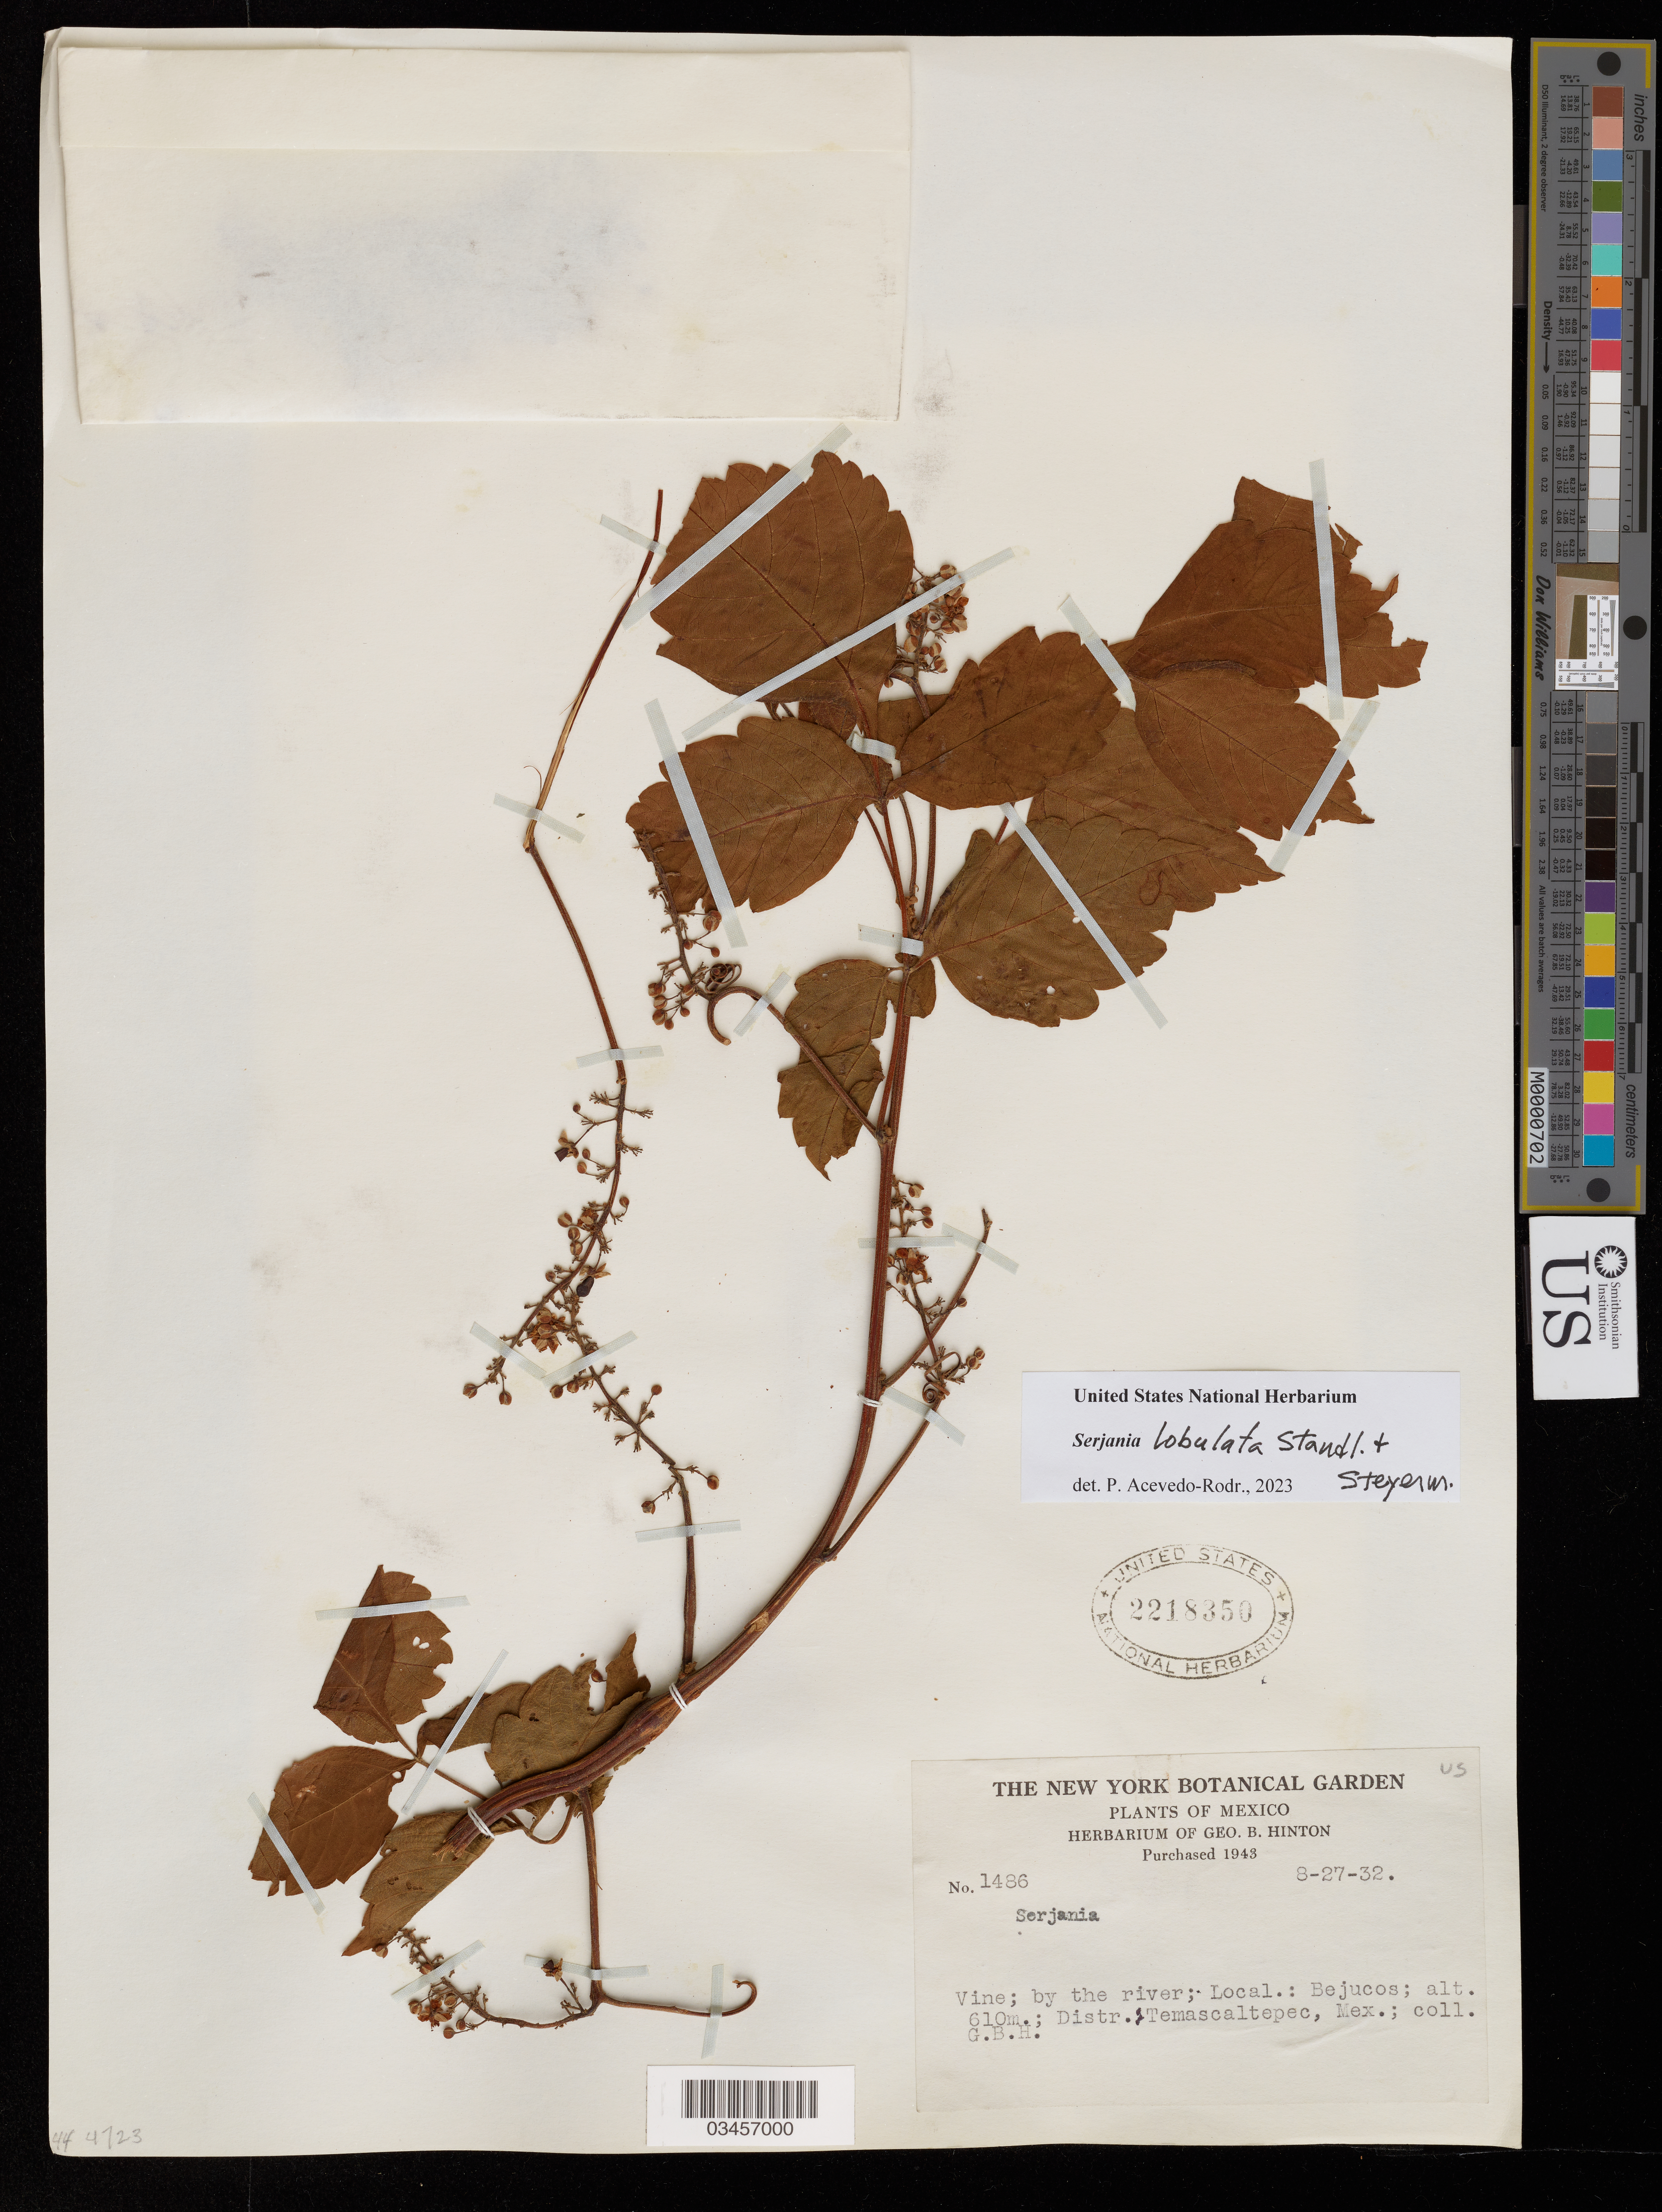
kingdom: Plantae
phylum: Tracheophyta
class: Magnoliopsida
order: Sapindales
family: Sapindaceae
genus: Serjania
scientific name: Serjania lobulata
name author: Standl. & Steyerm.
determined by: Acevedo-Rodriguez, P., (US), Smithsonian Institution - National Museum of Natural History (UNITED STATES)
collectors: G. B. Hinton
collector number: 1486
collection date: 1932-08-27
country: Mexico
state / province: México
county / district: Temascaltepec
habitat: Bejucos.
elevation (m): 610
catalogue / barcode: US 2218350